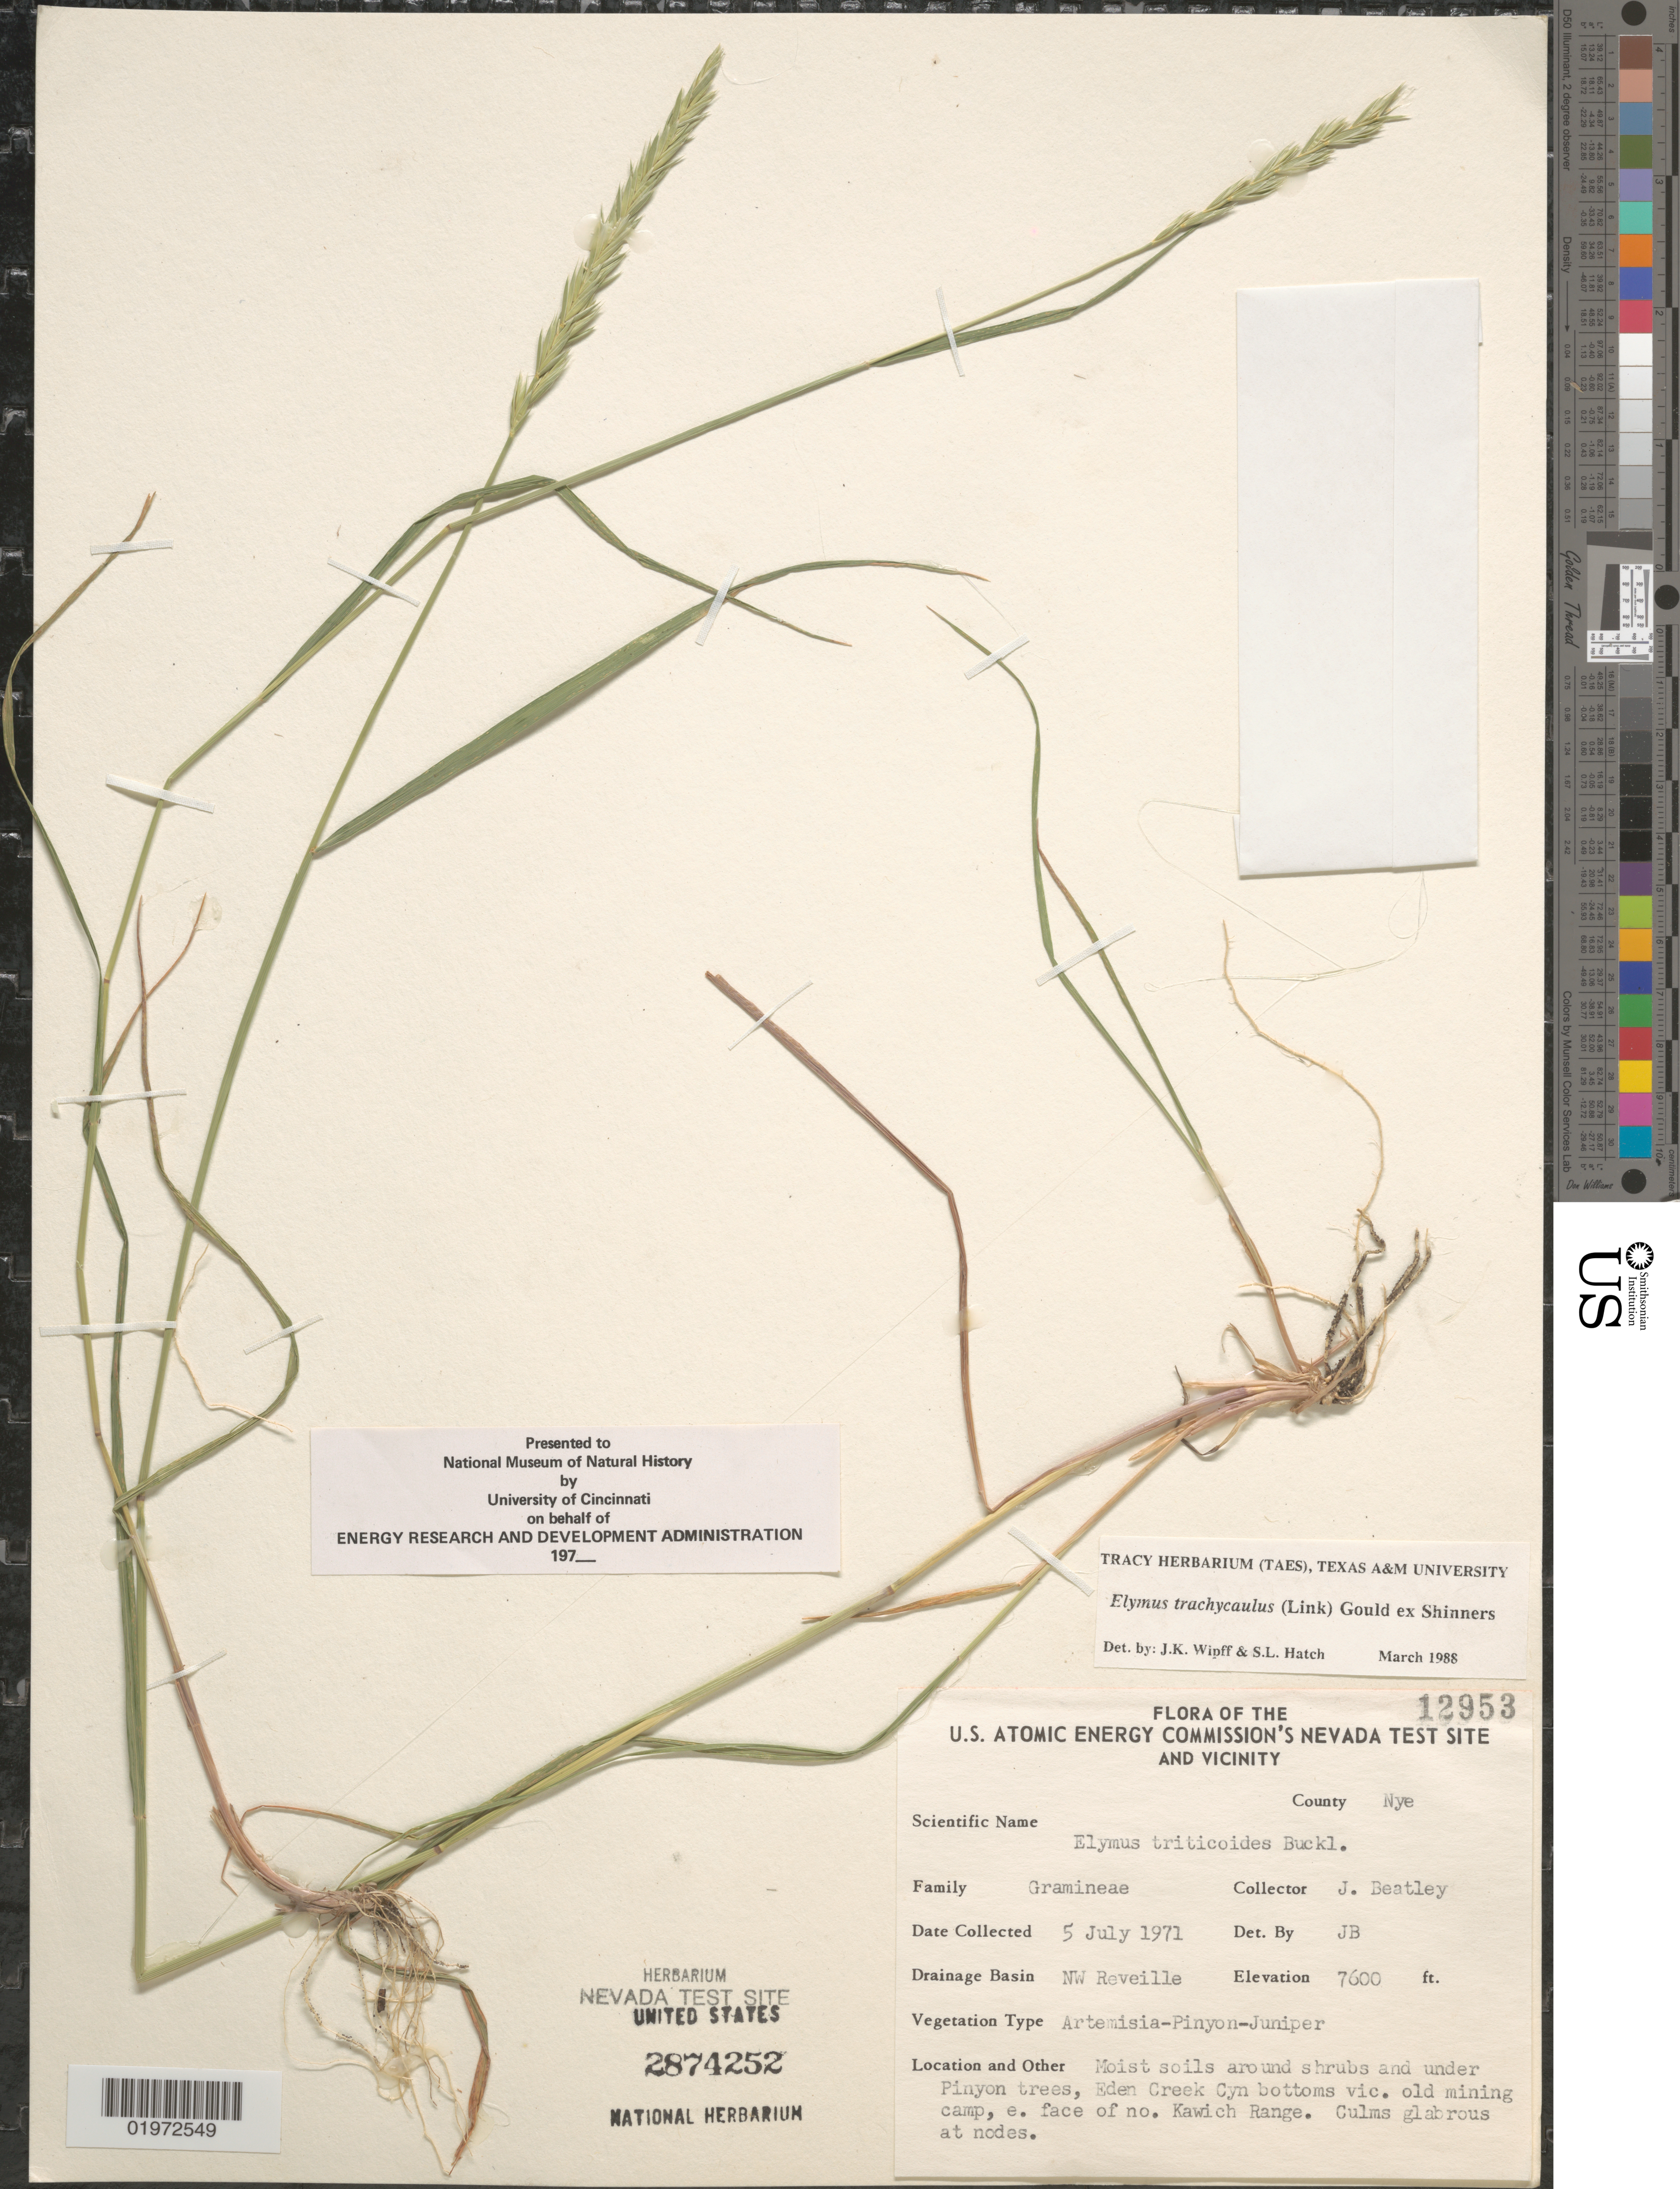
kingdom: Plantae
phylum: Tracheophyta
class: Liliopsida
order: Poales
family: Poaceae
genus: Elymus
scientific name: Elymus trachycaulus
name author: (Link) Gould ex Shinners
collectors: J. C. Beatley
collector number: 12953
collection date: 1971-07-05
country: United States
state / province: Nevada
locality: U.S. Atomic Energy Commission's Nevada Test Site and Vicinity. County Nye. Drainage Basin NW Reveille. Eden Creek Cyn bottoms vic. old mining camp, e. face of no. Kawich Range.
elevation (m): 2316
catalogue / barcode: US 2874252